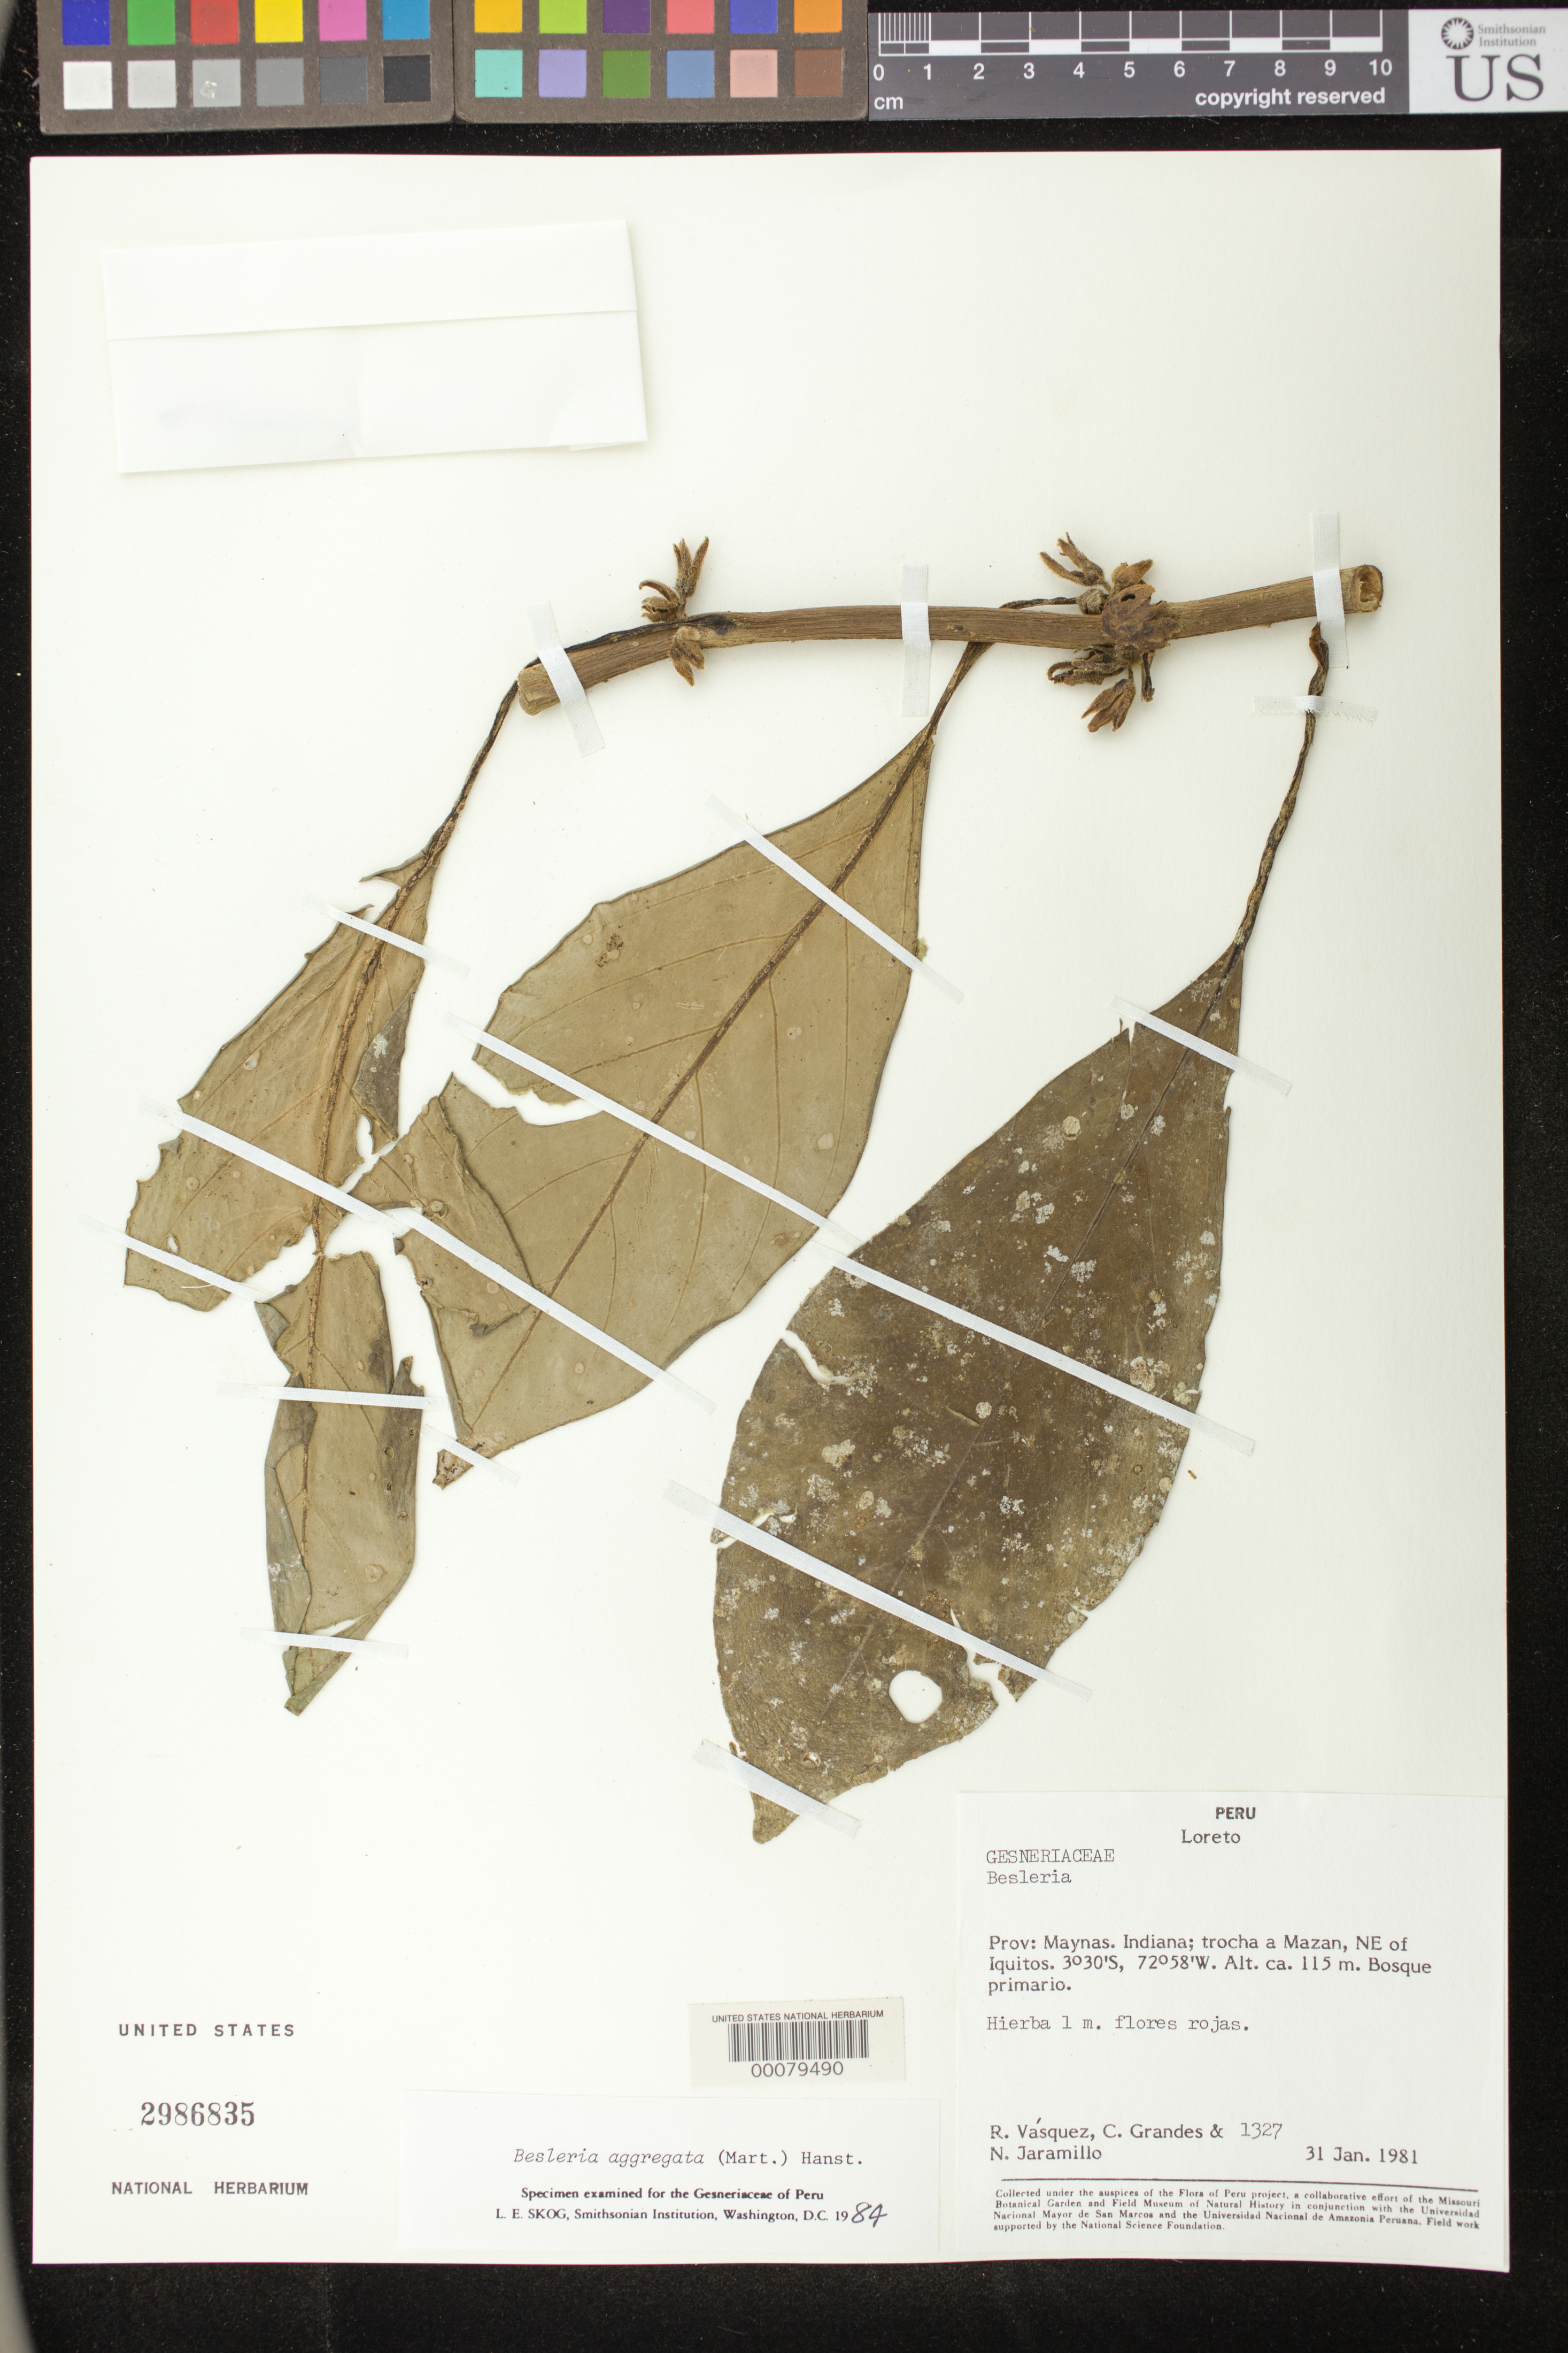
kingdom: Plantae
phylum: Tracheophyta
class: Magnoliopsida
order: Lamiales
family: Gesneriaceae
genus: Besleria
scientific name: Besleria aggregata var. aggregata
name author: (Mart.) Hanst.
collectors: R. Vásquez, C. Grandes & N. Jaramillo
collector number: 1327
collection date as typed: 31 Jan 1981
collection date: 1981-01-31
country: Peru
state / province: Loreto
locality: Prov. Maynas, Indiana, trocha a Mazan, NE of Iquitos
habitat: Primary forest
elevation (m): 115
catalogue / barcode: US 2986835